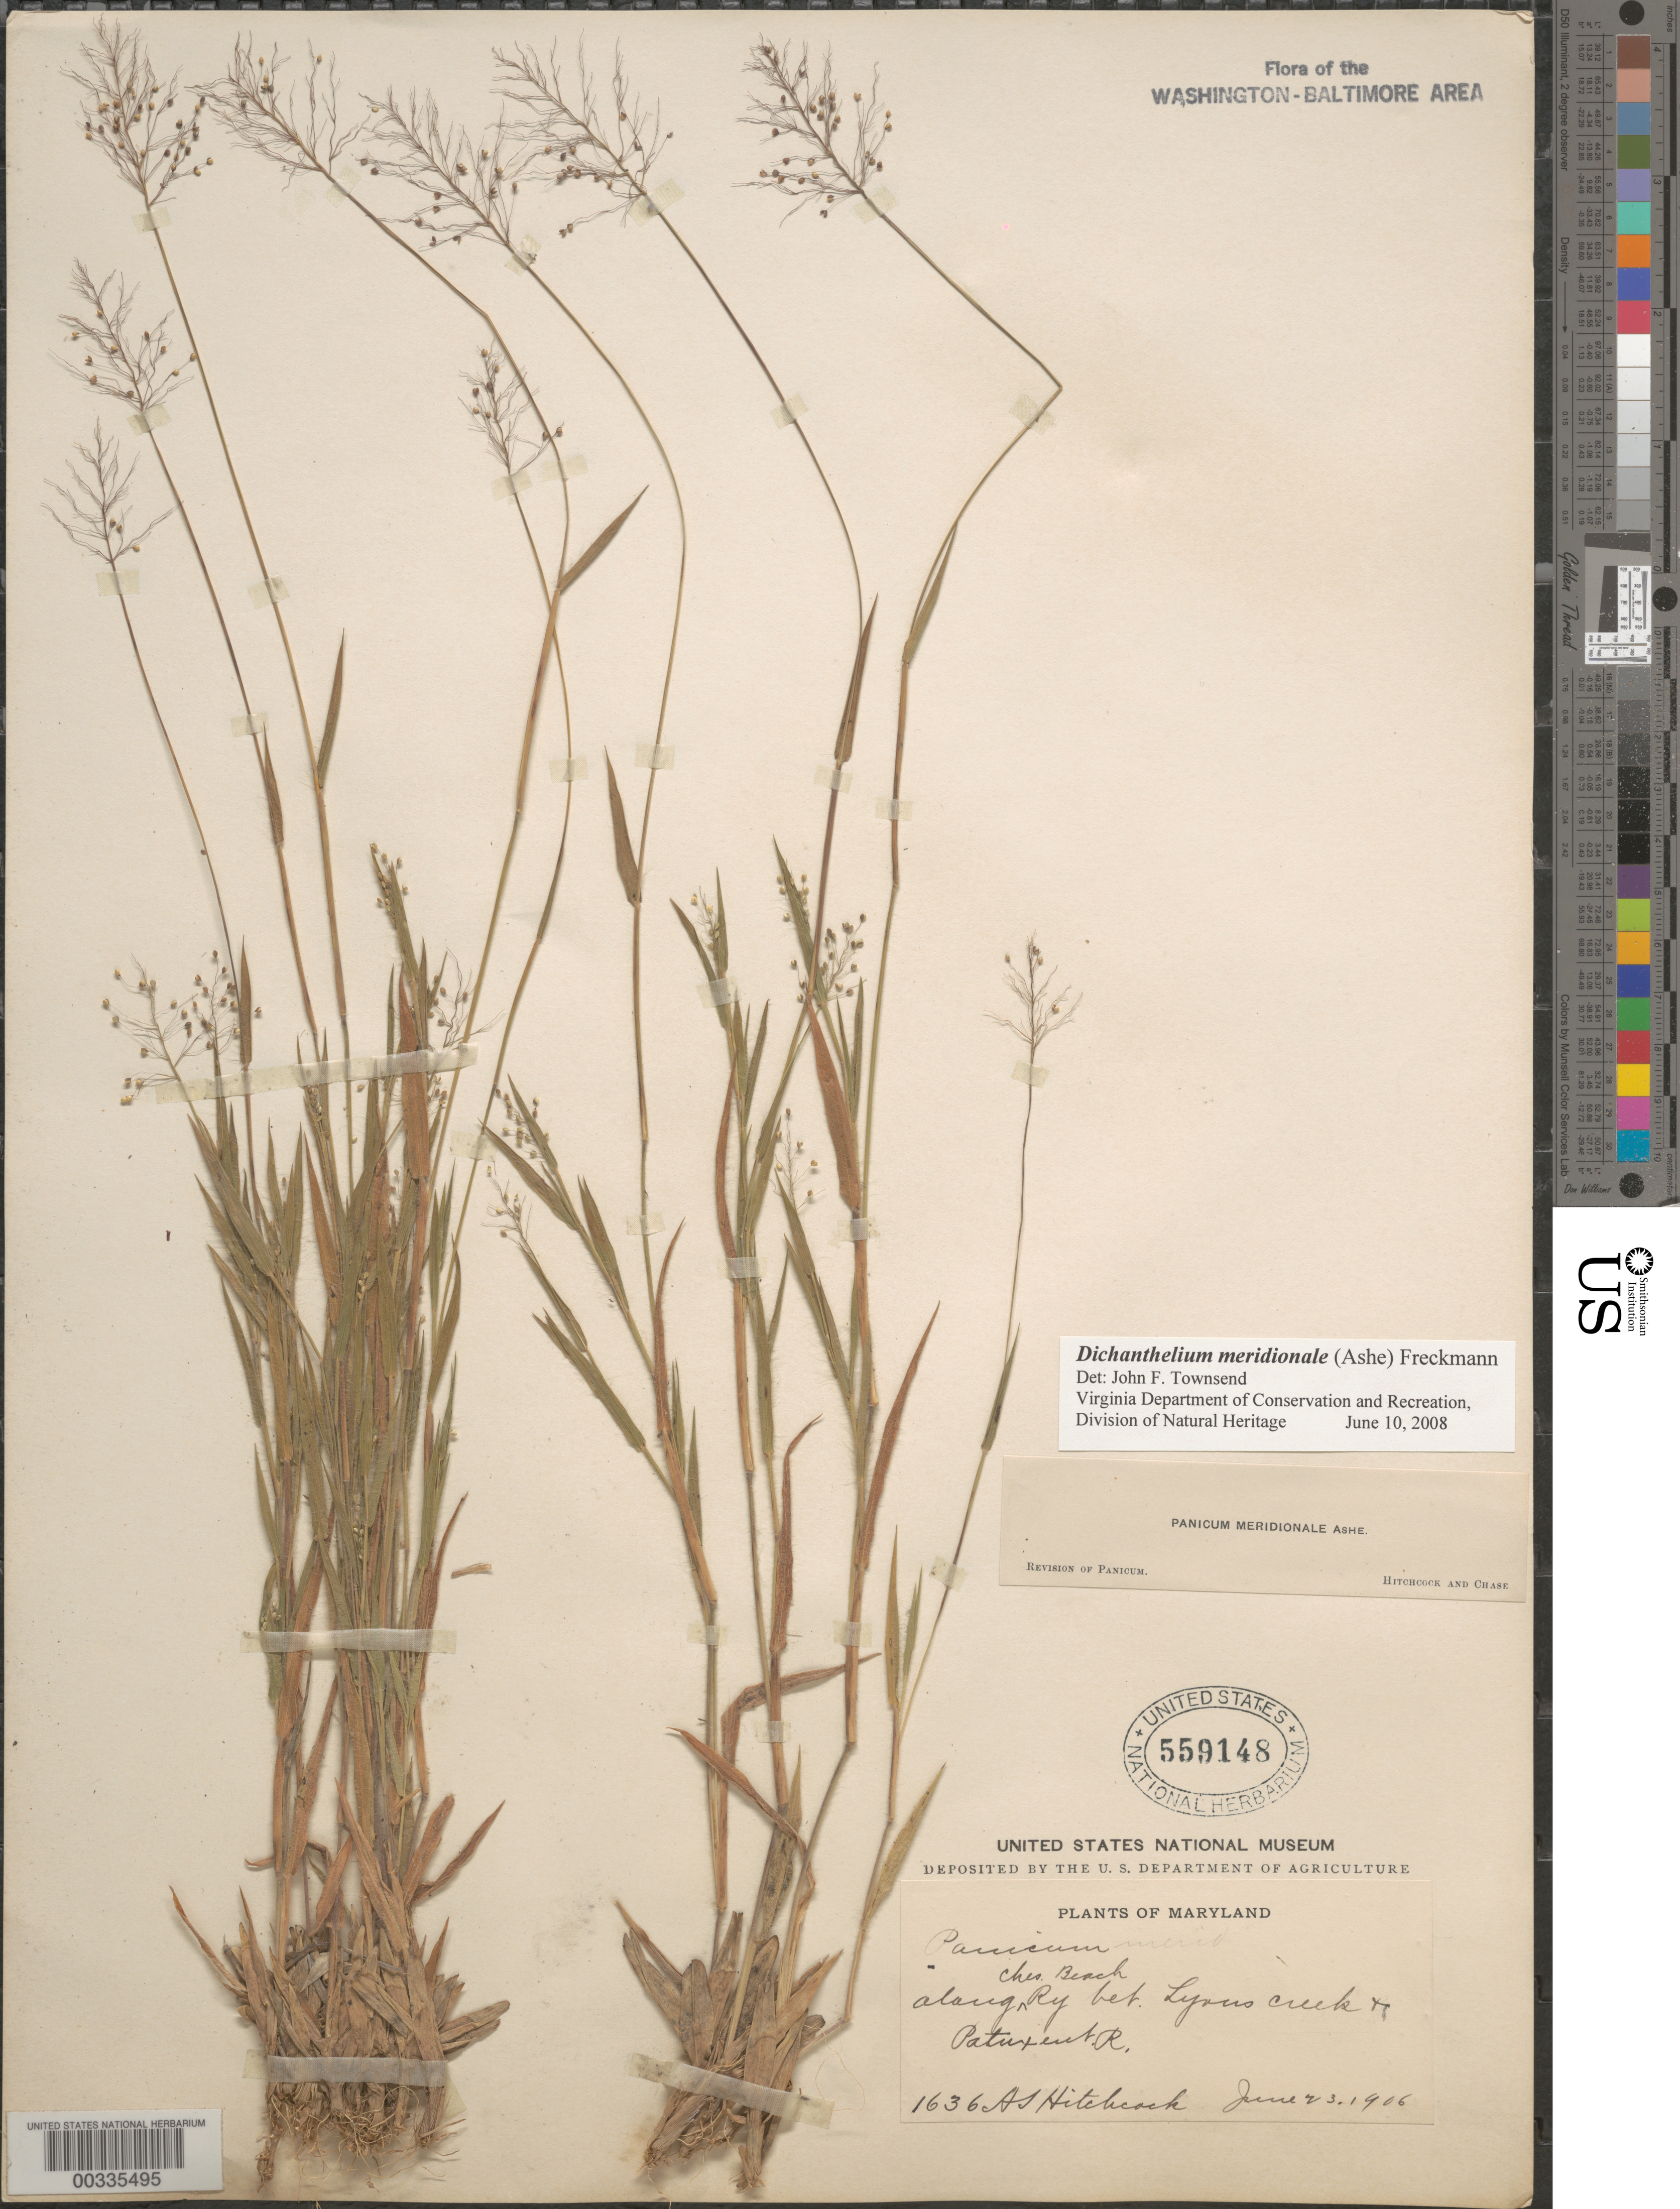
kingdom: Plantae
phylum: Tracheophyta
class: Liliopsida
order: Poales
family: Poaceae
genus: Dichanthelium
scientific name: Dichanthelium meridionale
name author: (Ashe) Freckmann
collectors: A. S. Hitchcock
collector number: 1636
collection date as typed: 23 Jun 1906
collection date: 1906-06-23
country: United States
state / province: Maryland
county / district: Calvert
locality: Along Chesapeake Beach Railway between Lyons Creek and Patuxent River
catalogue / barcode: US 559148